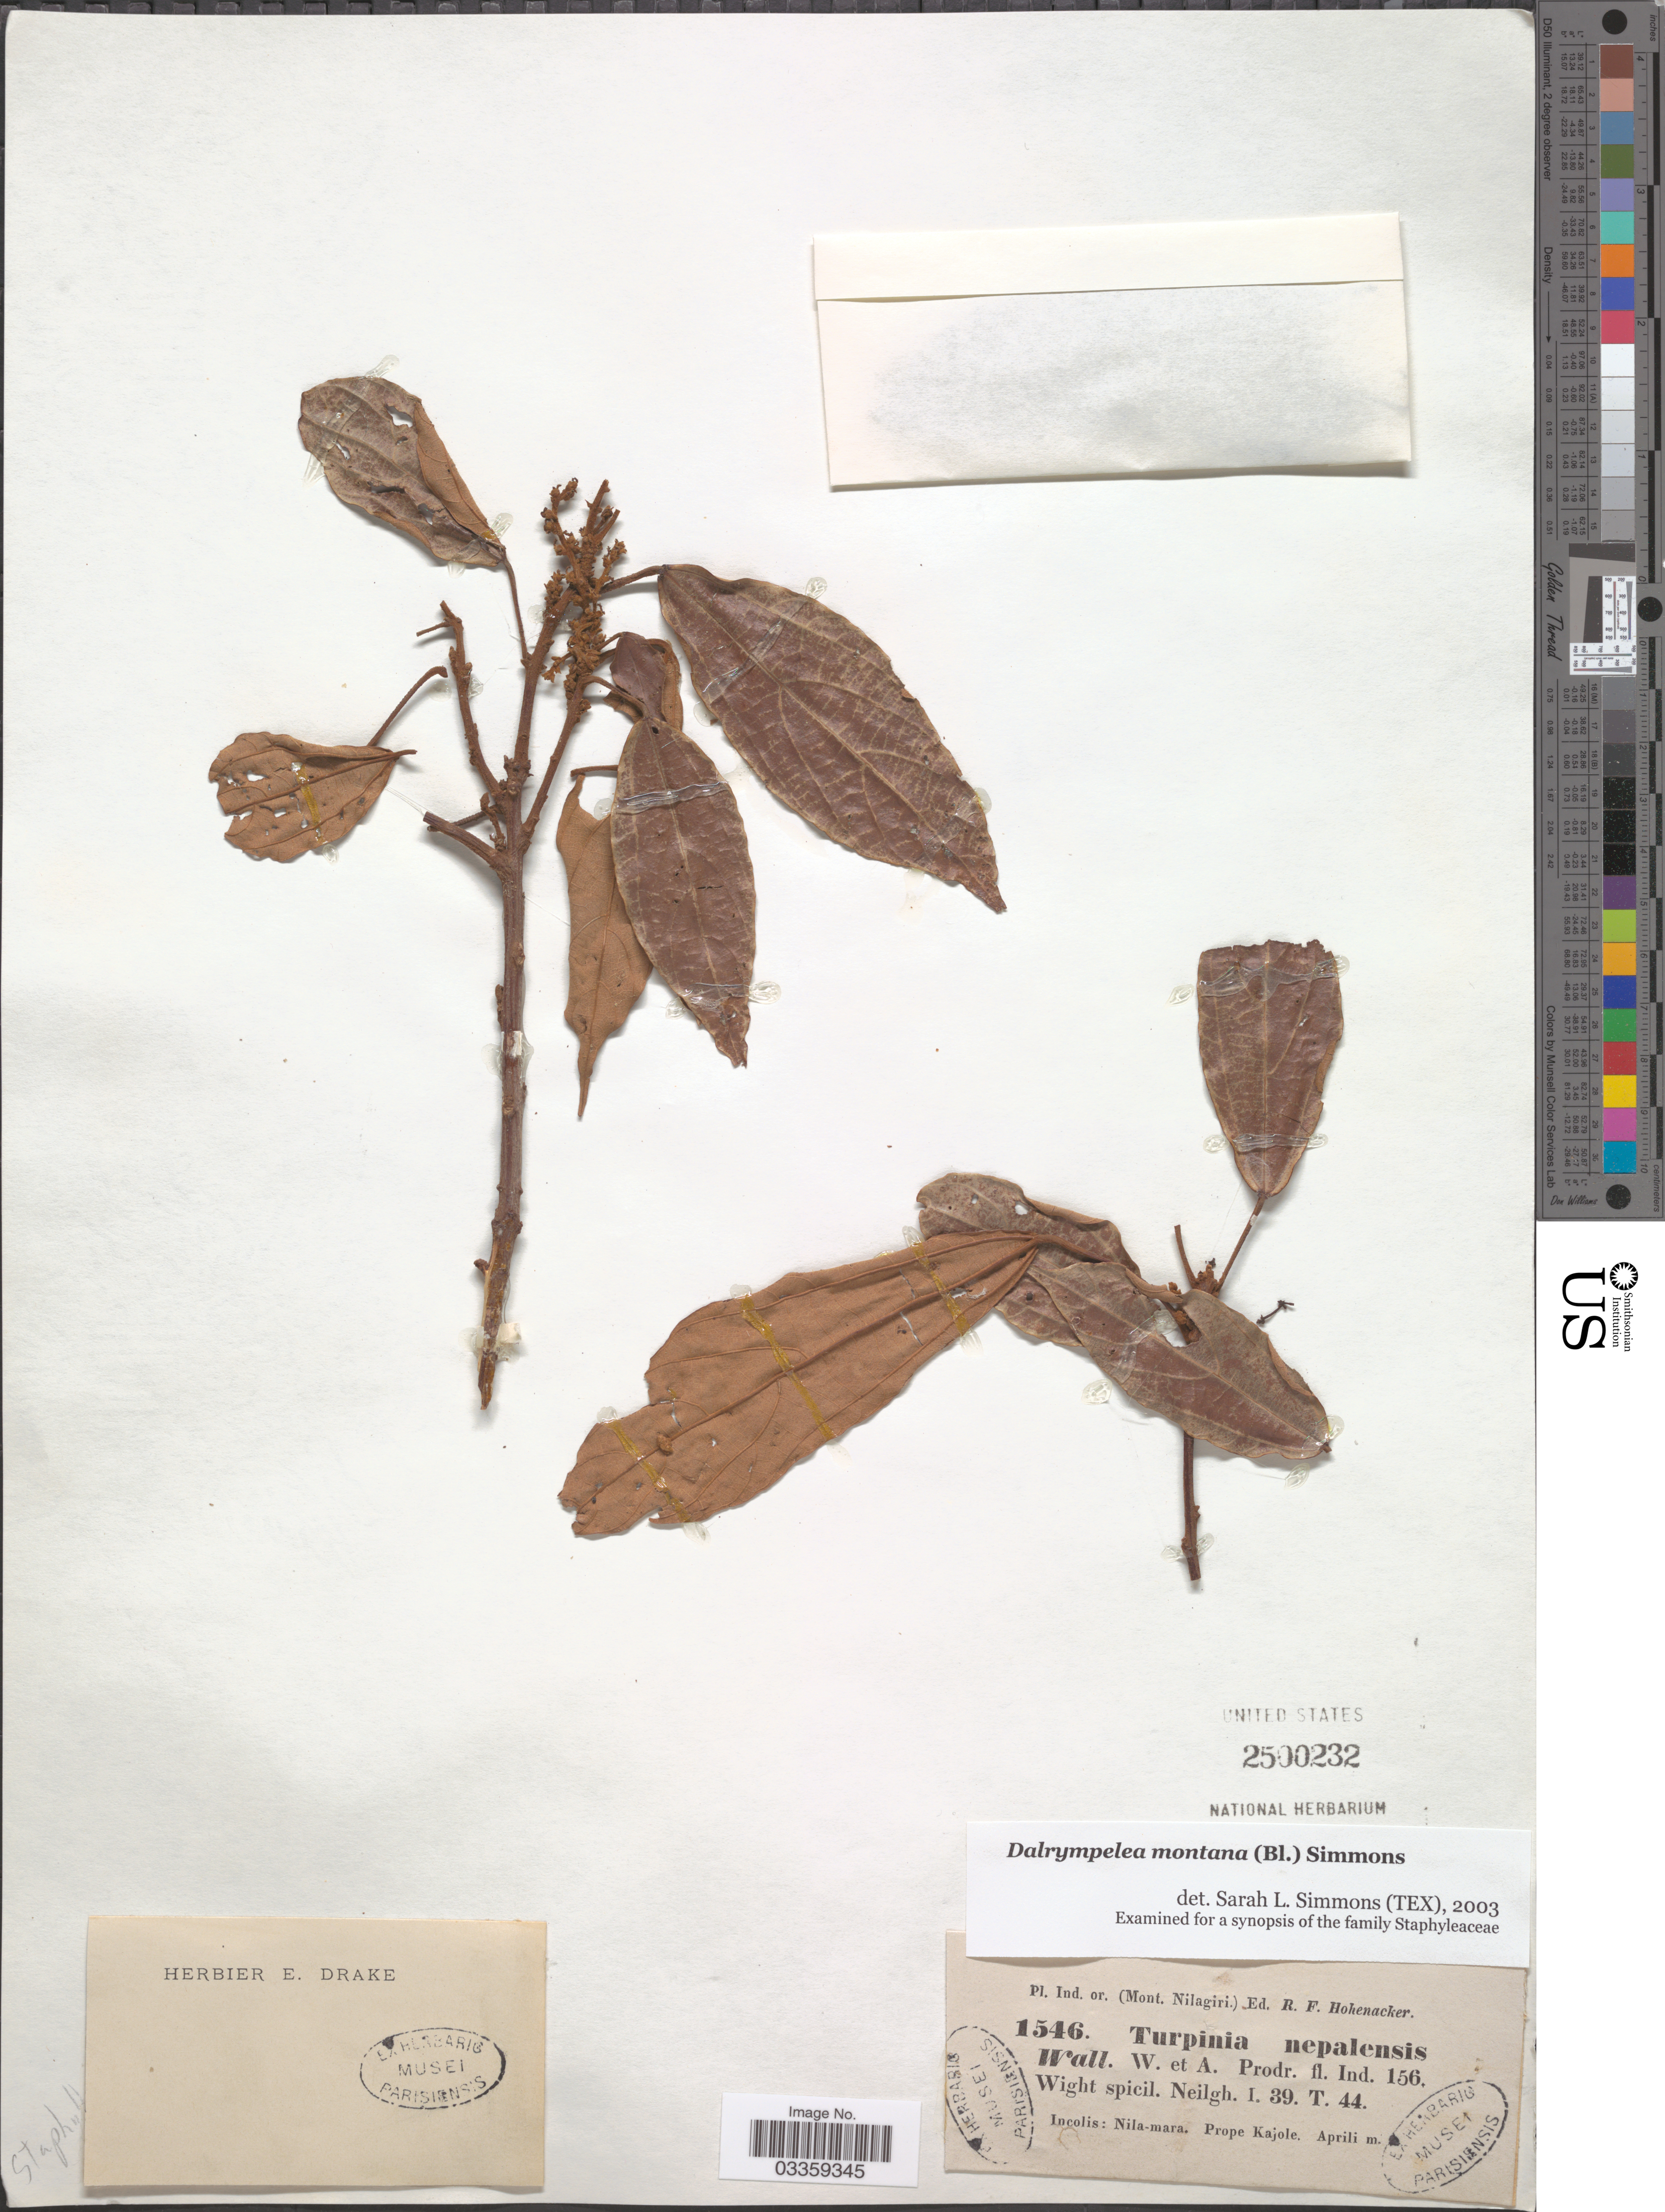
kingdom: Plantae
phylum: Tracheophyta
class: Magnoliopsida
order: Crossosomatales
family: Staphyleaceae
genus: Turpinia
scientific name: Turpinia montana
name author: (Blume) Kurz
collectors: R. F. Hohenacker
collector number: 1546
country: India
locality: Ind. or. (Mont. Nilagiri.), Incolis: Nila-mara. Prope Kajole.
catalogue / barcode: US 2500232